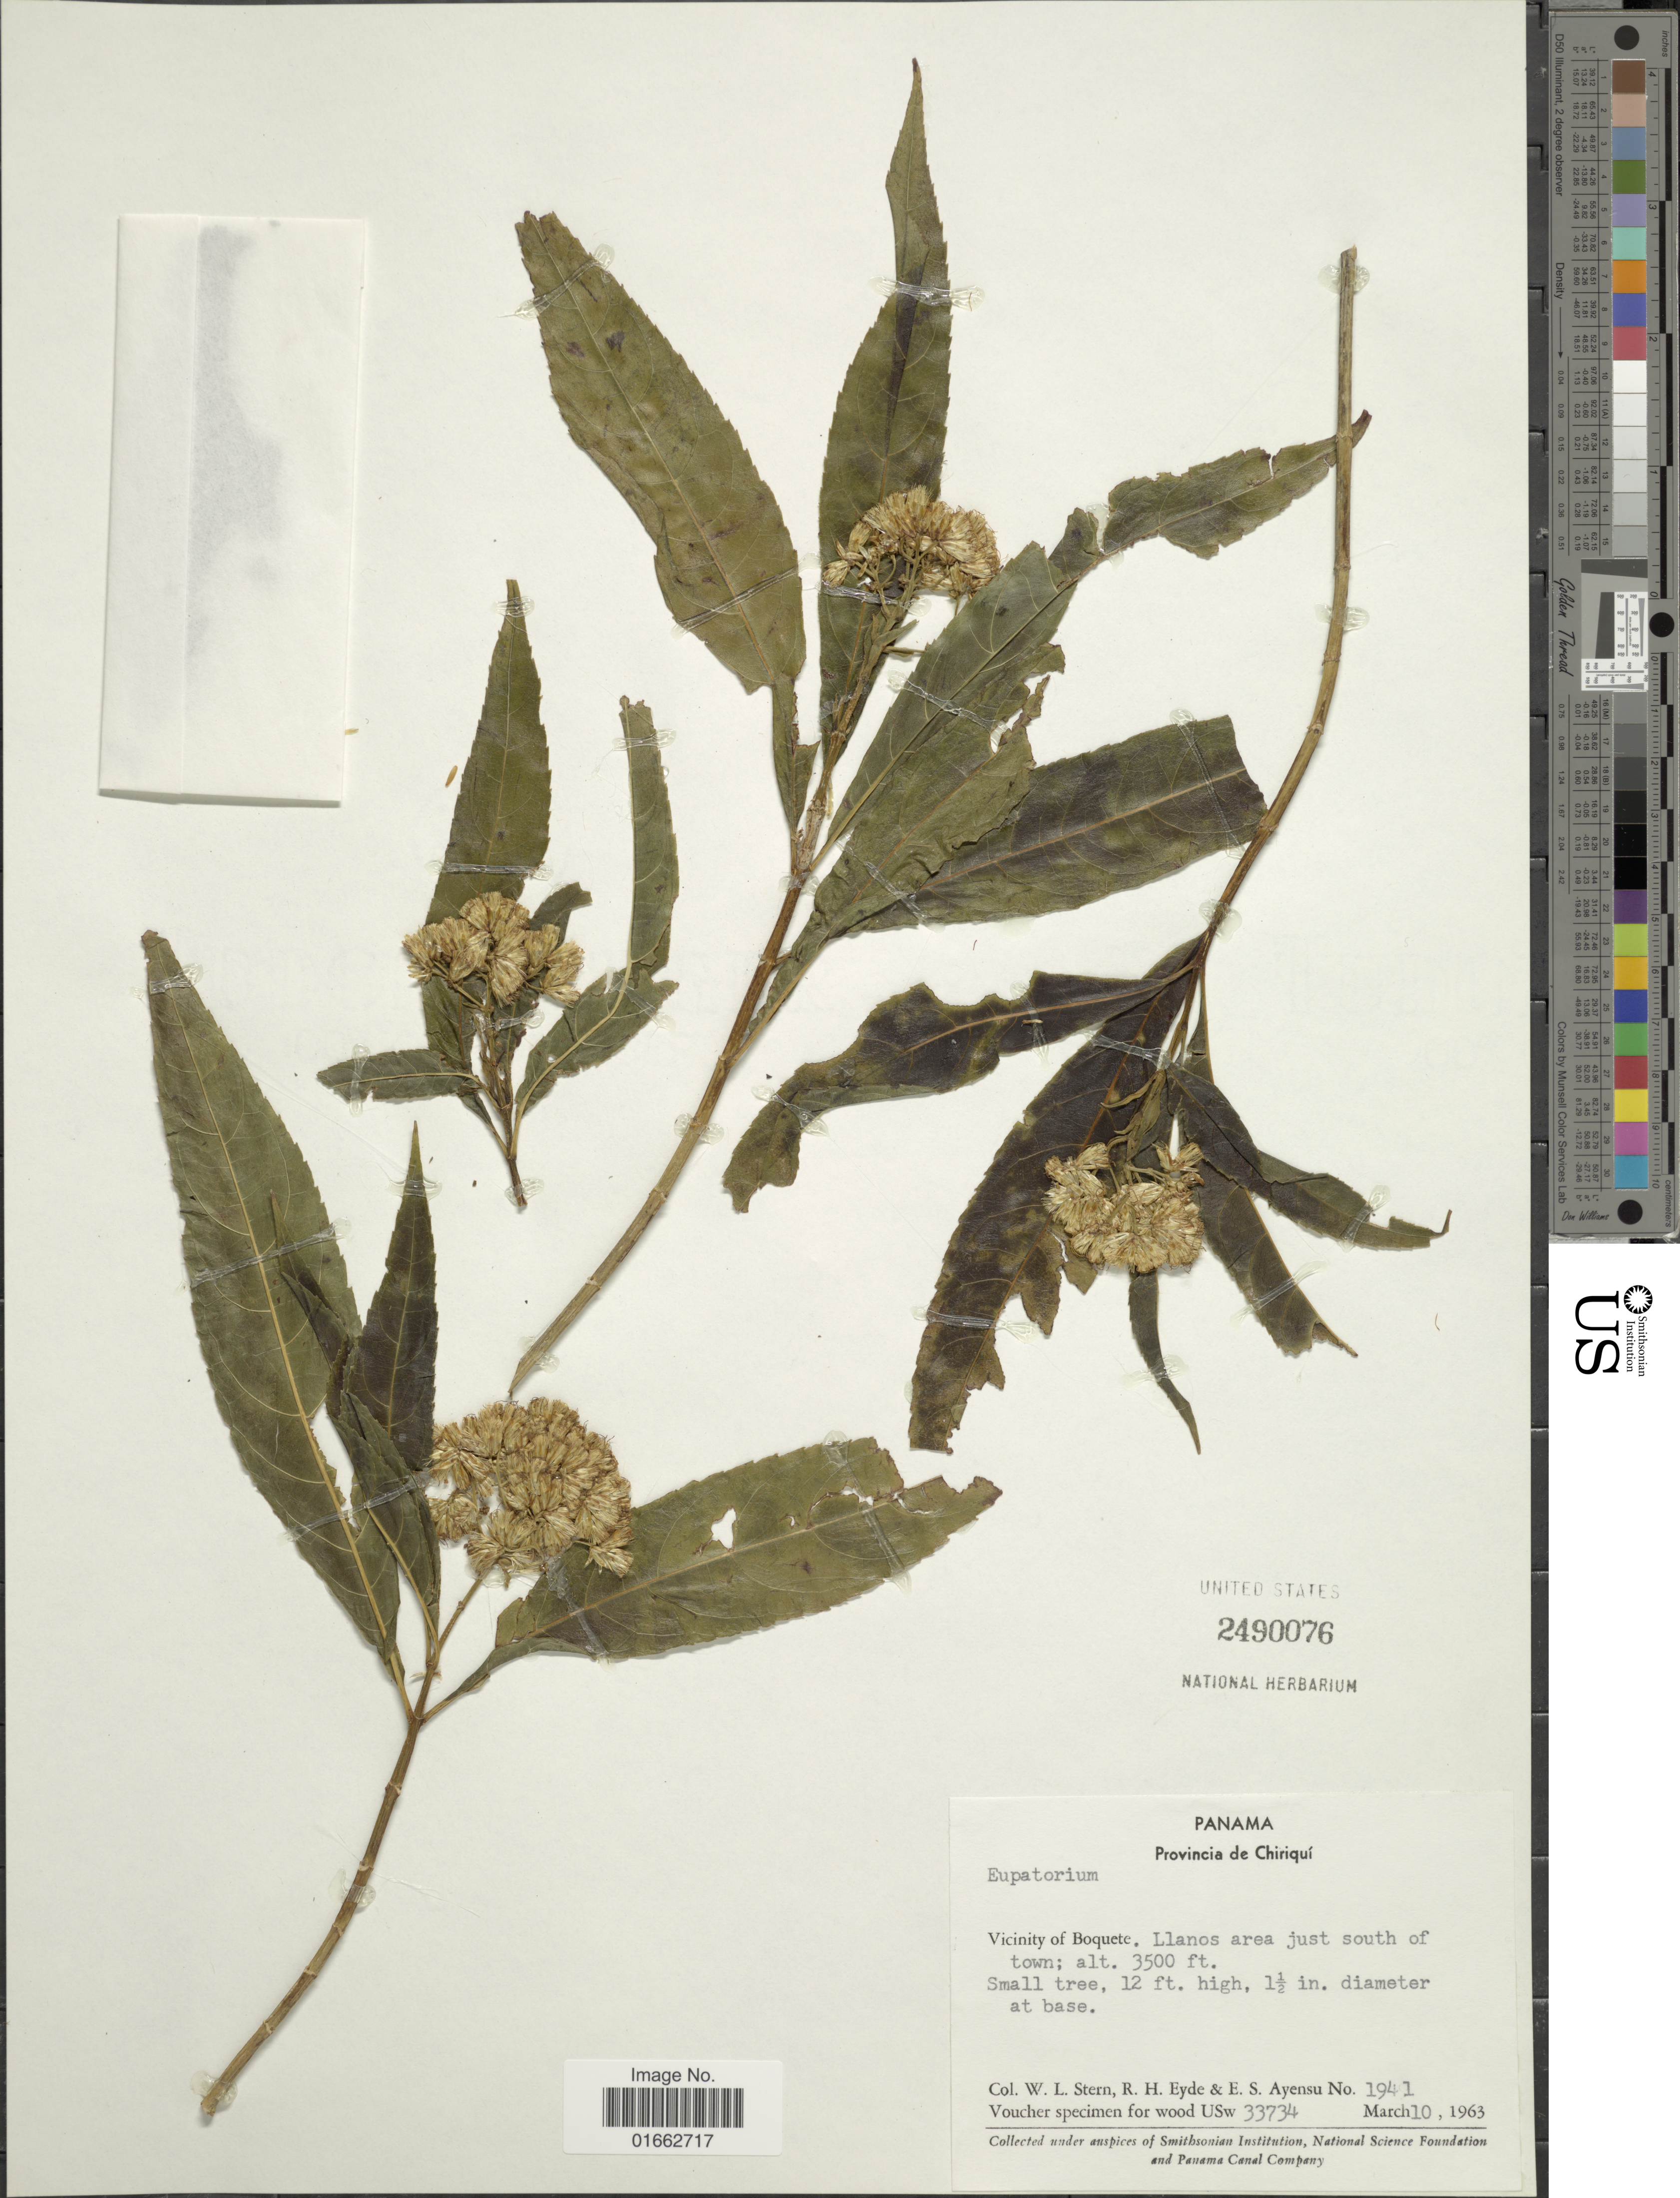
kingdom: Plantae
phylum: Tracheophyta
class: Magnoliopsida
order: Asterales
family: Asteraceae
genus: Critonia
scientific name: Critonia daleoides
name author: DC.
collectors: W. L. Stern, R. H. Eyde & E. S. Ayensu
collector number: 1941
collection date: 1963-03-10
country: Panama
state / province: Chiriqui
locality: Vicinity of Boquete: Llanos area just south of town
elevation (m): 1067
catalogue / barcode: US 2490076